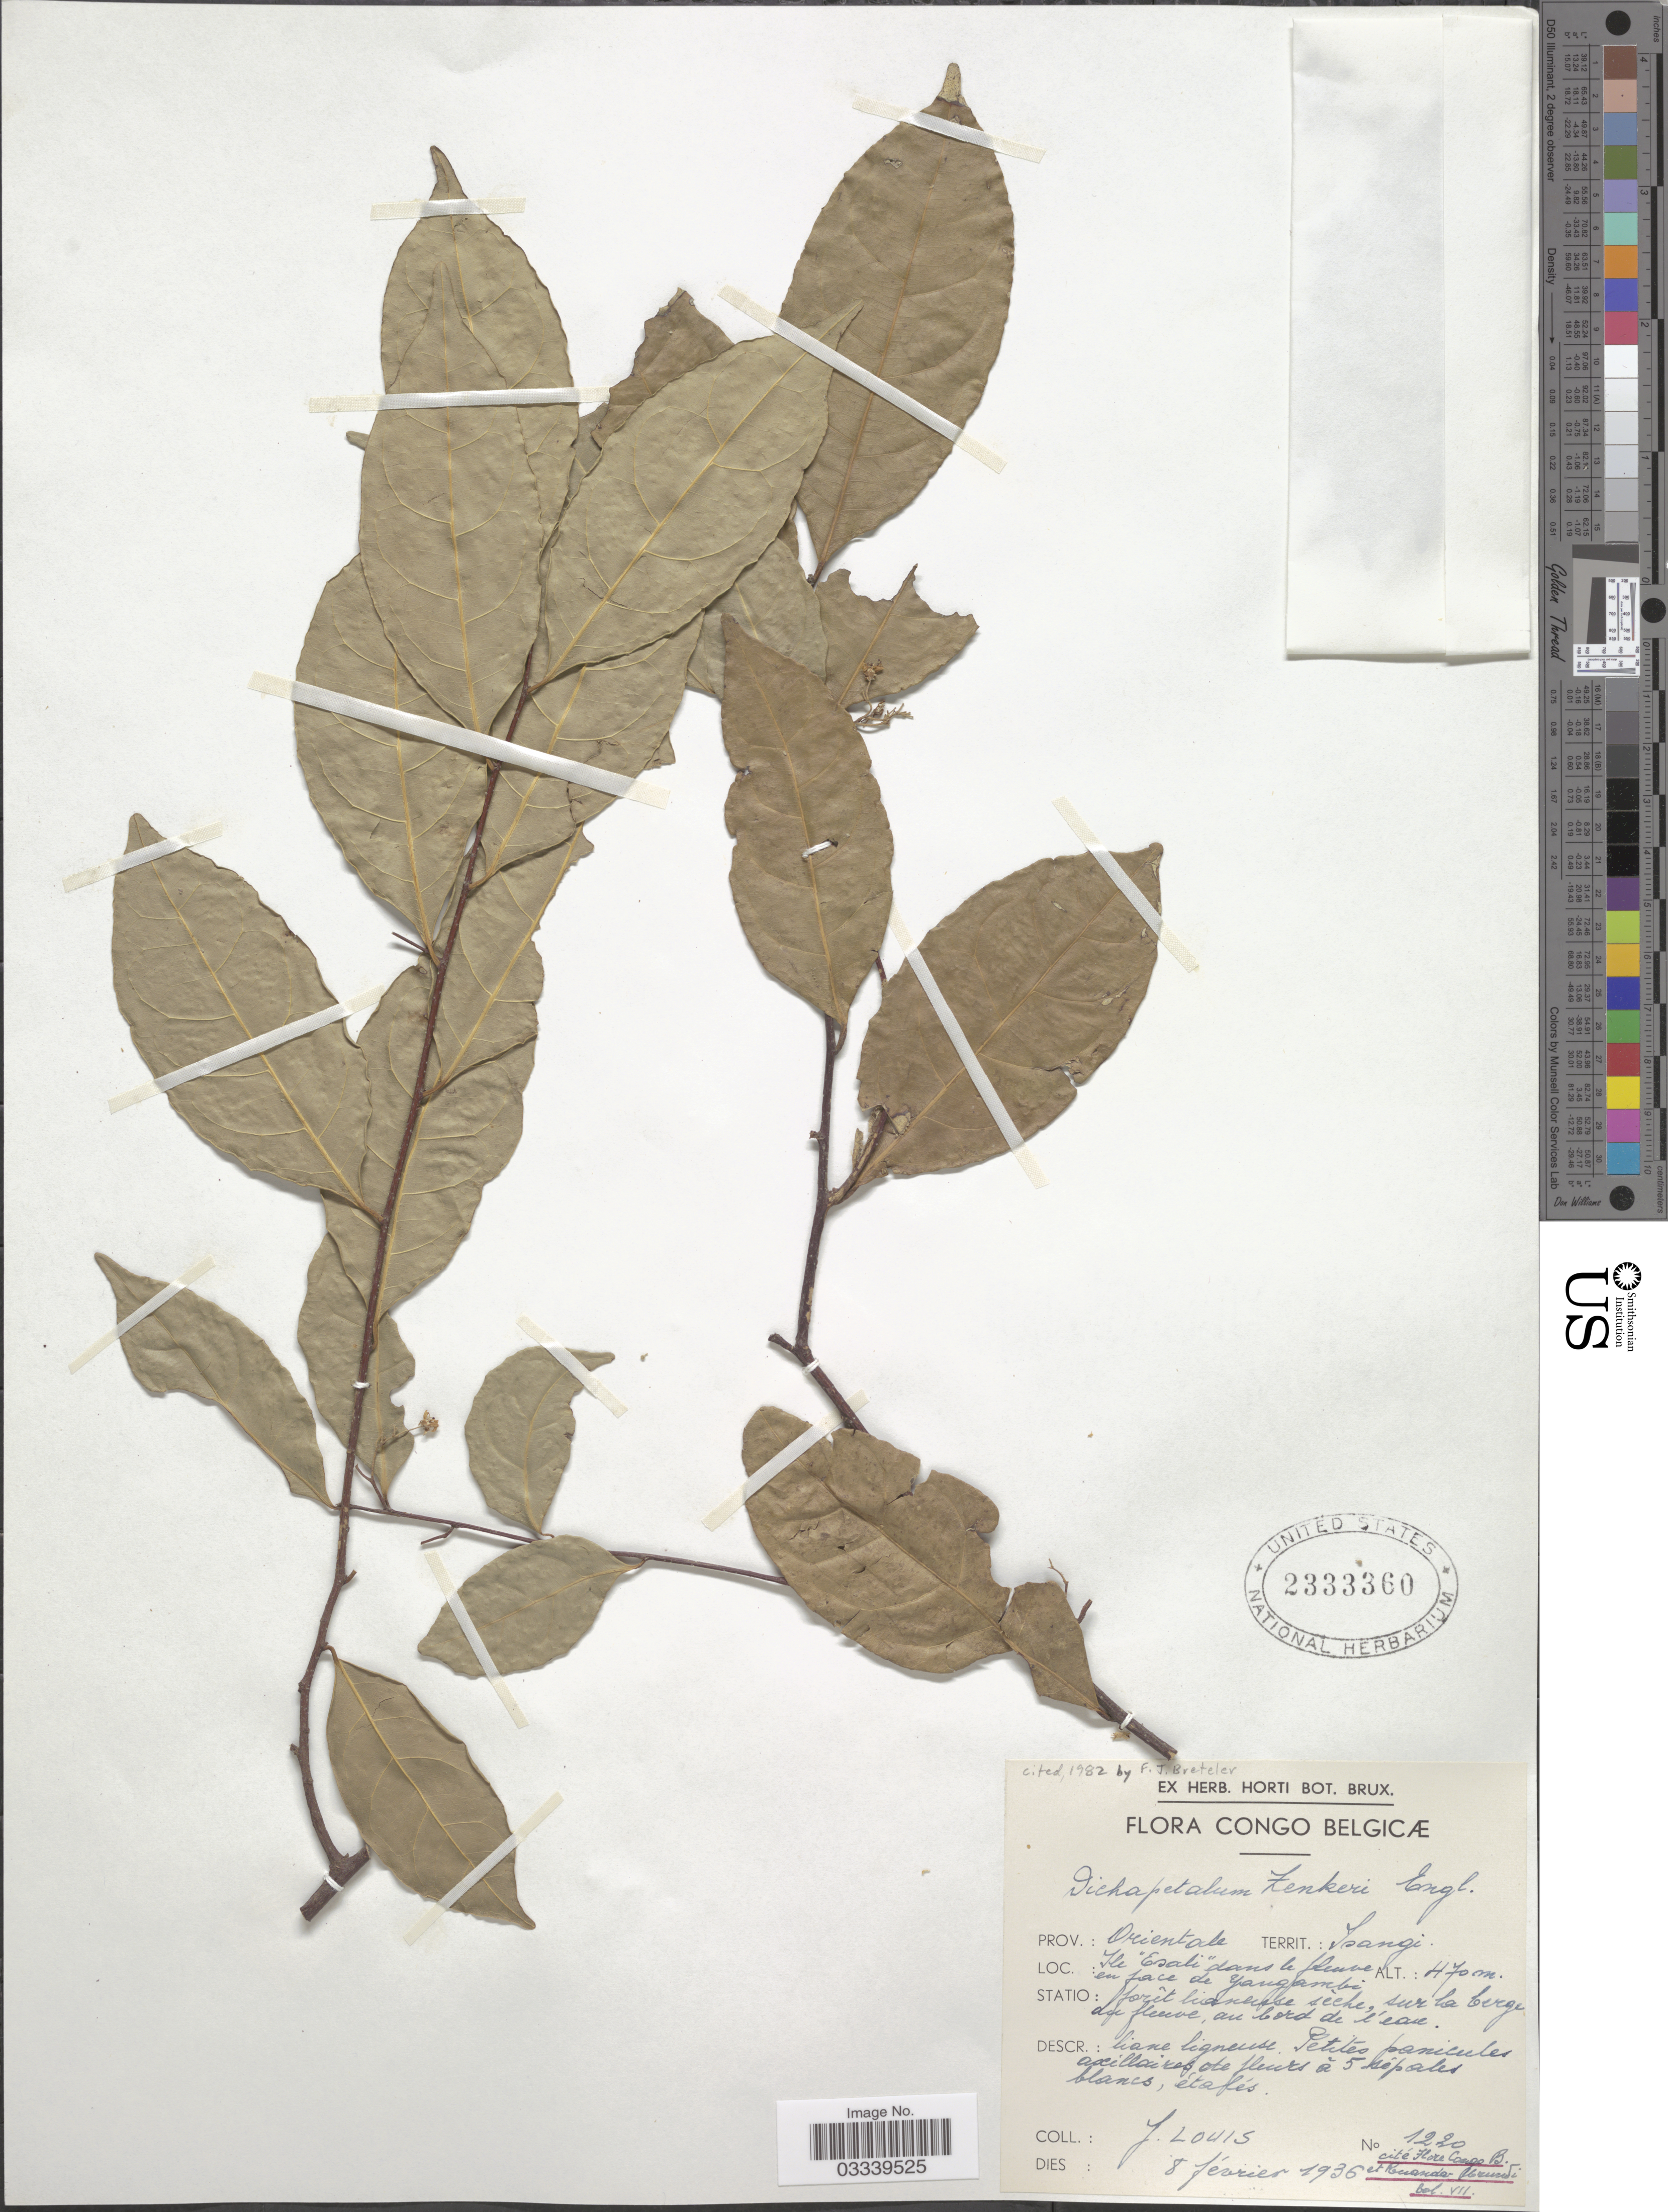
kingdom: Plantae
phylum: Tracheophyta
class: Magnoliopsida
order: Malpighiales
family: Dichapetalaceae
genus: Dichapetalum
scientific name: Dichapetalum zenkeri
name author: Engl.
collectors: J. Louis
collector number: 1220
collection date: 1936-02-08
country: Congo, Democratic Republic of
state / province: Tshopo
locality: Congo Belgicæ. Territ.: Isangi. Ile "Esali" dans le fleuve en face de Yangambi.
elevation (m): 470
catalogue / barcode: US 2333360